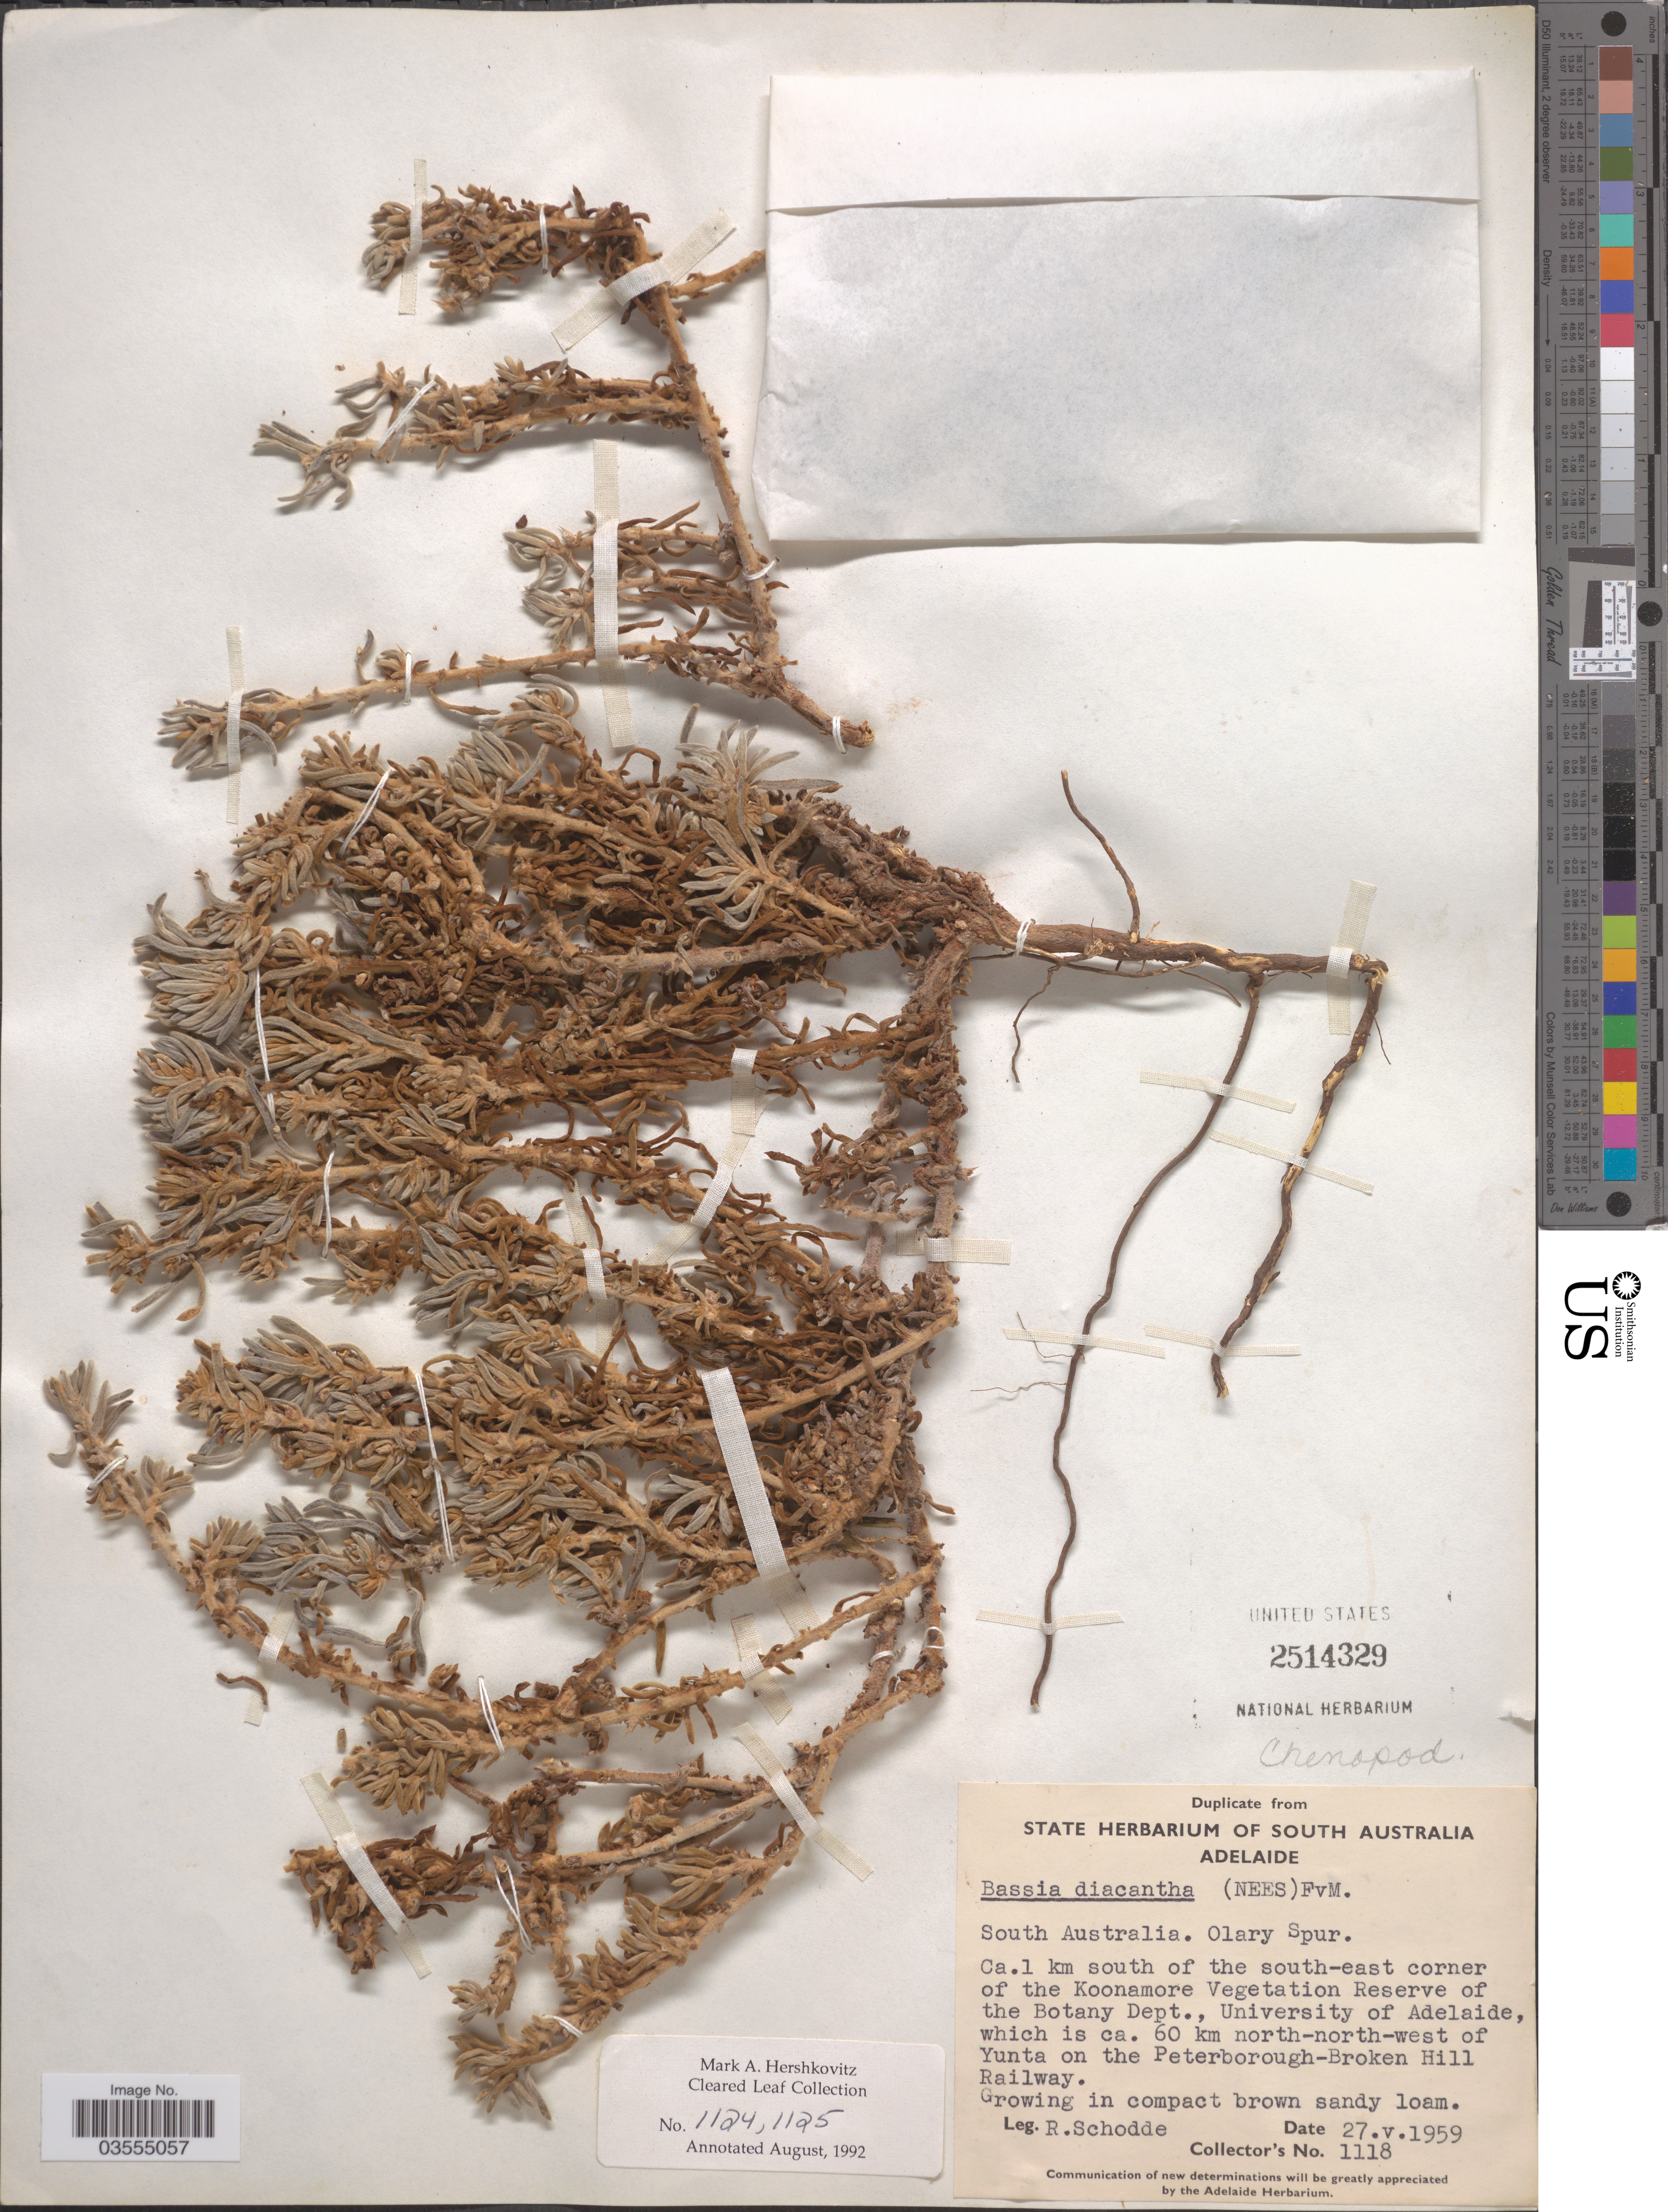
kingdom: Plantae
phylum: Tracheophyta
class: Magnoliopsida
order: Caryophyllales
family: Amaranthaceae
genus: Sclerolaena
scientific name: Sclerolaena diacantha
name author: (Nees) Benth.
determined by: Chinnock, R. J.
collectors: R. Schodde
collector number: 1118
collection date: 1959-05-27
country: Australia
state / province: South Australia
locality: Olary Spur. Ca.1 km south of the south-east corner of the Koonamore Vegetation Reserve of the Botany Dept., University of Adelaide, which is ca. 60 km north-north-west of Yunta on the Peterborough-Broken Hill Railway.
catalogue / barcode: US 2514329